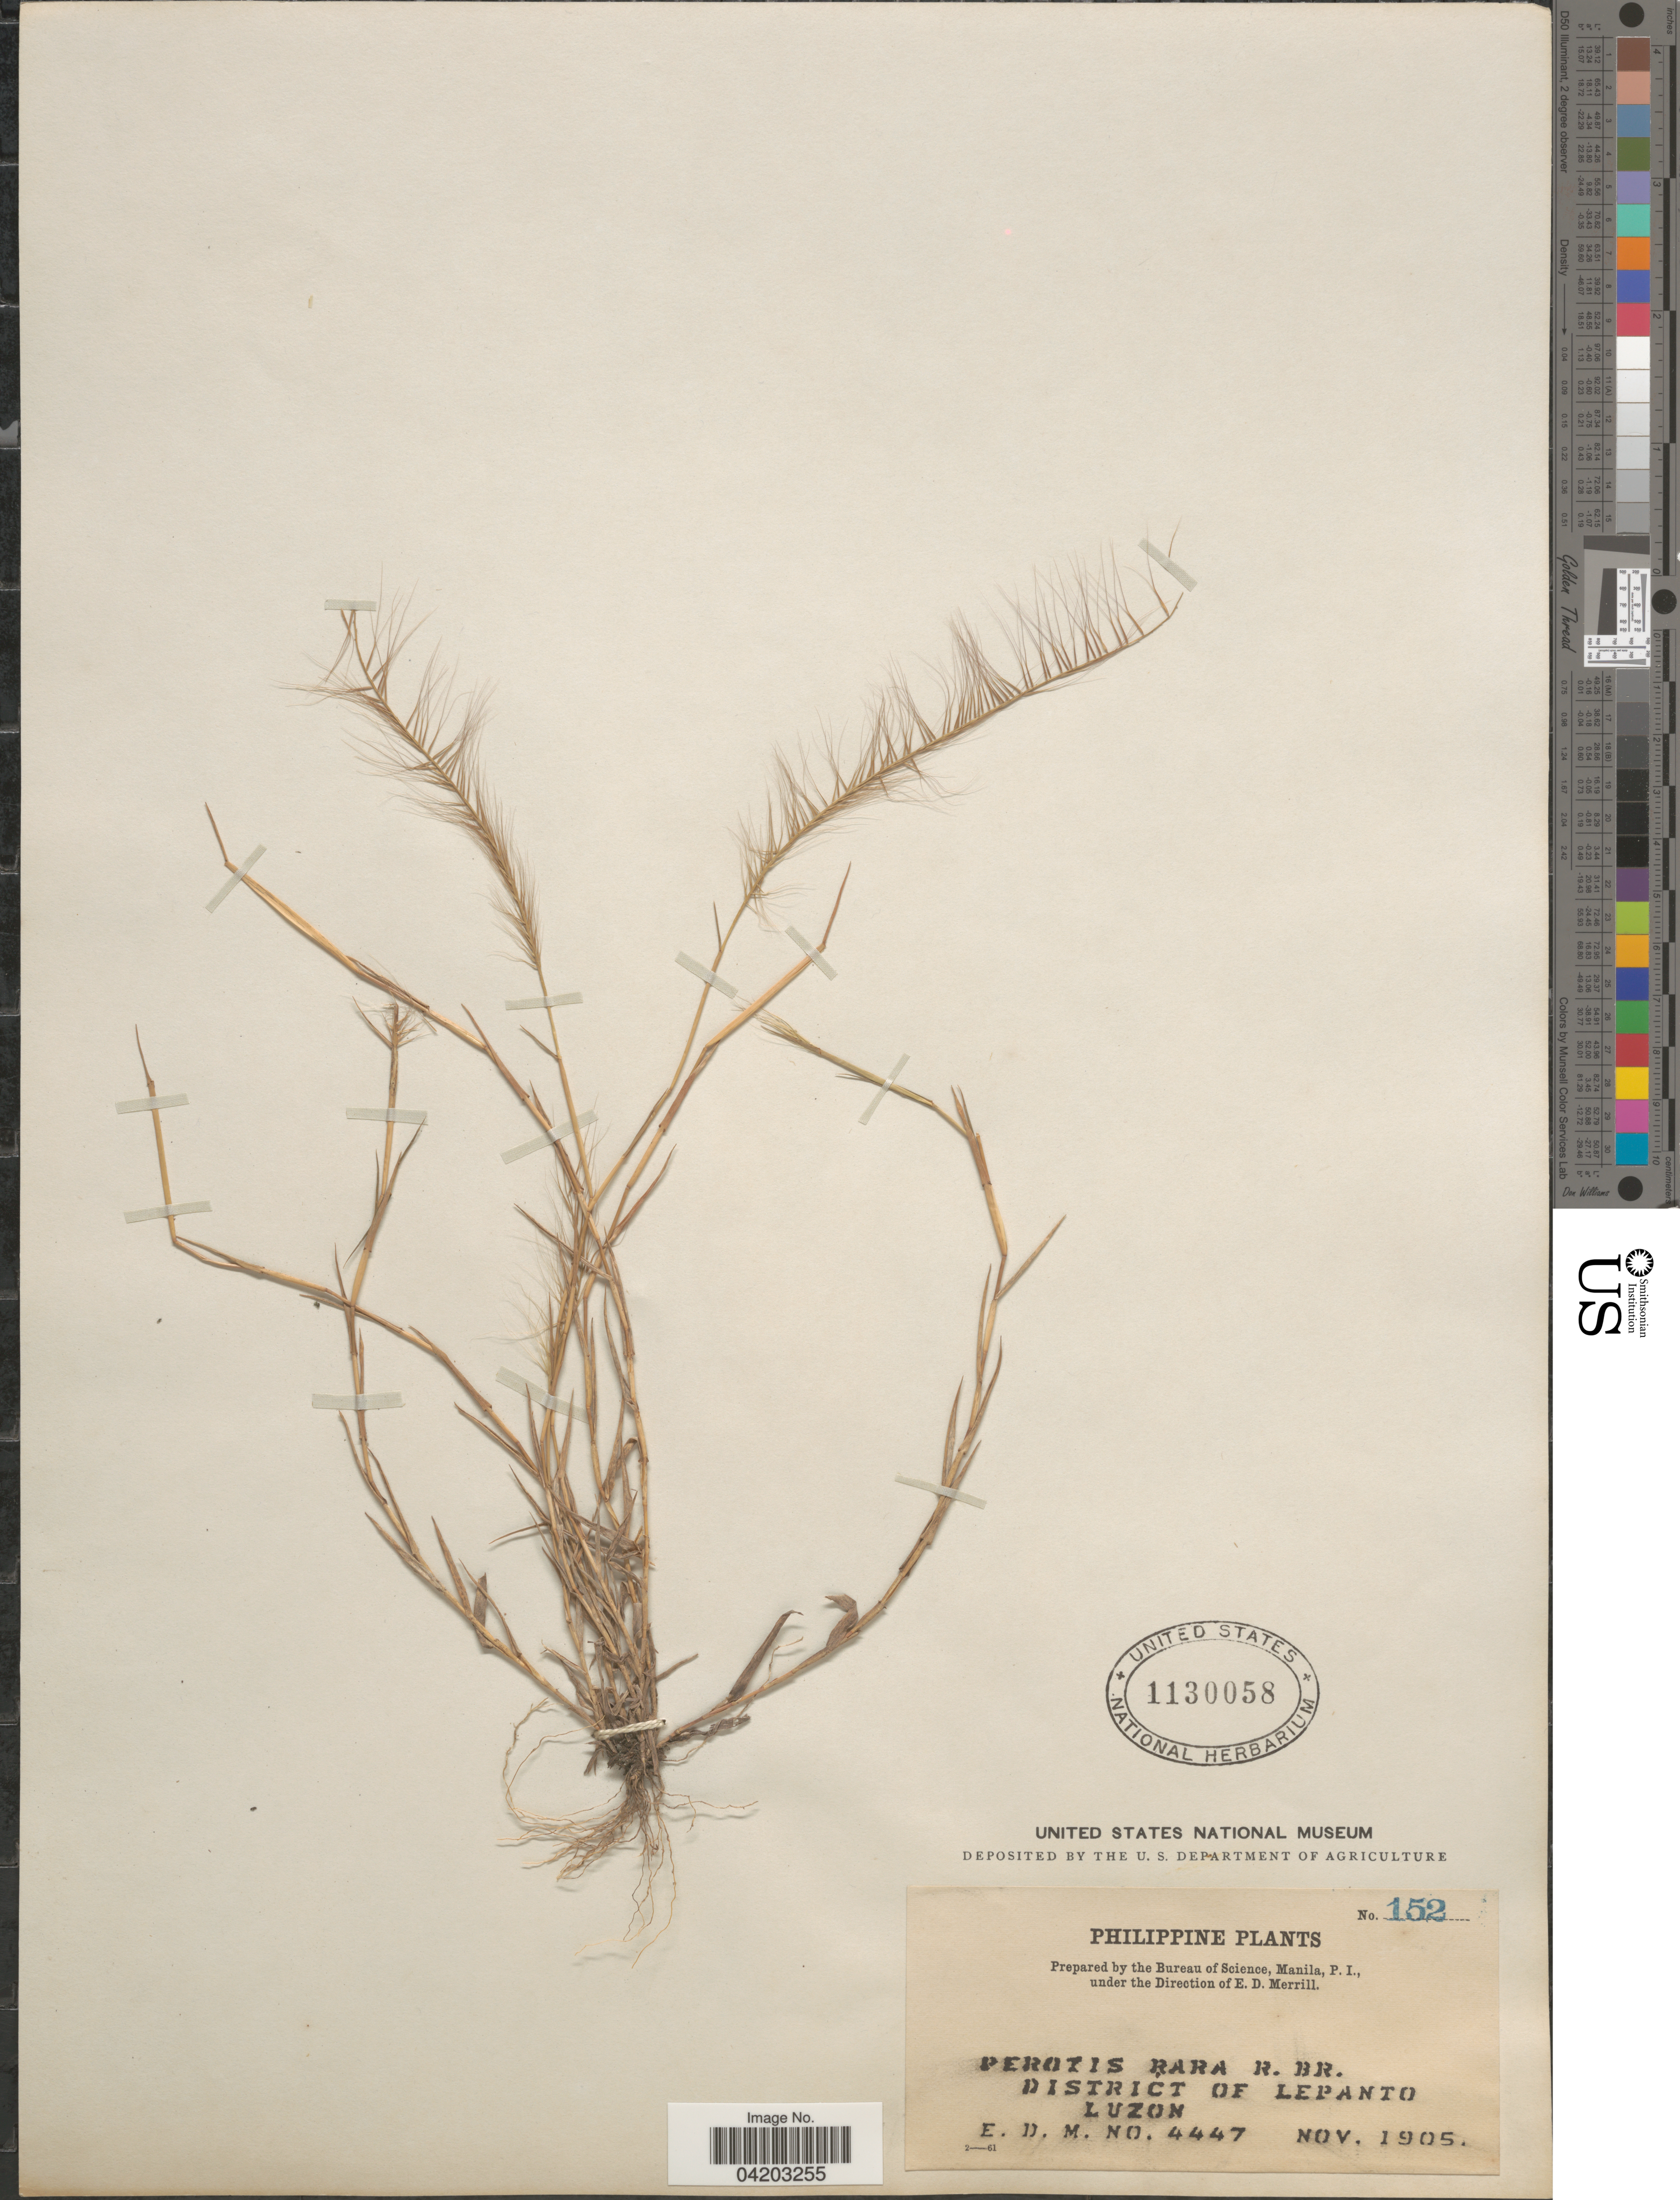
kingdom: Plantae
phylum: Tracheophyta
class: Liliopsida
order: Poales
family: Poaceae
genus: Perotis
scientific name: Perotis rara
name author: R. Br.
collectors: E. D. Merrill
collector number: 152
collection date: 1905-11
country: Philippines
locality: District of Lepanto Luzon.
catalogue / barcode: US 1130058